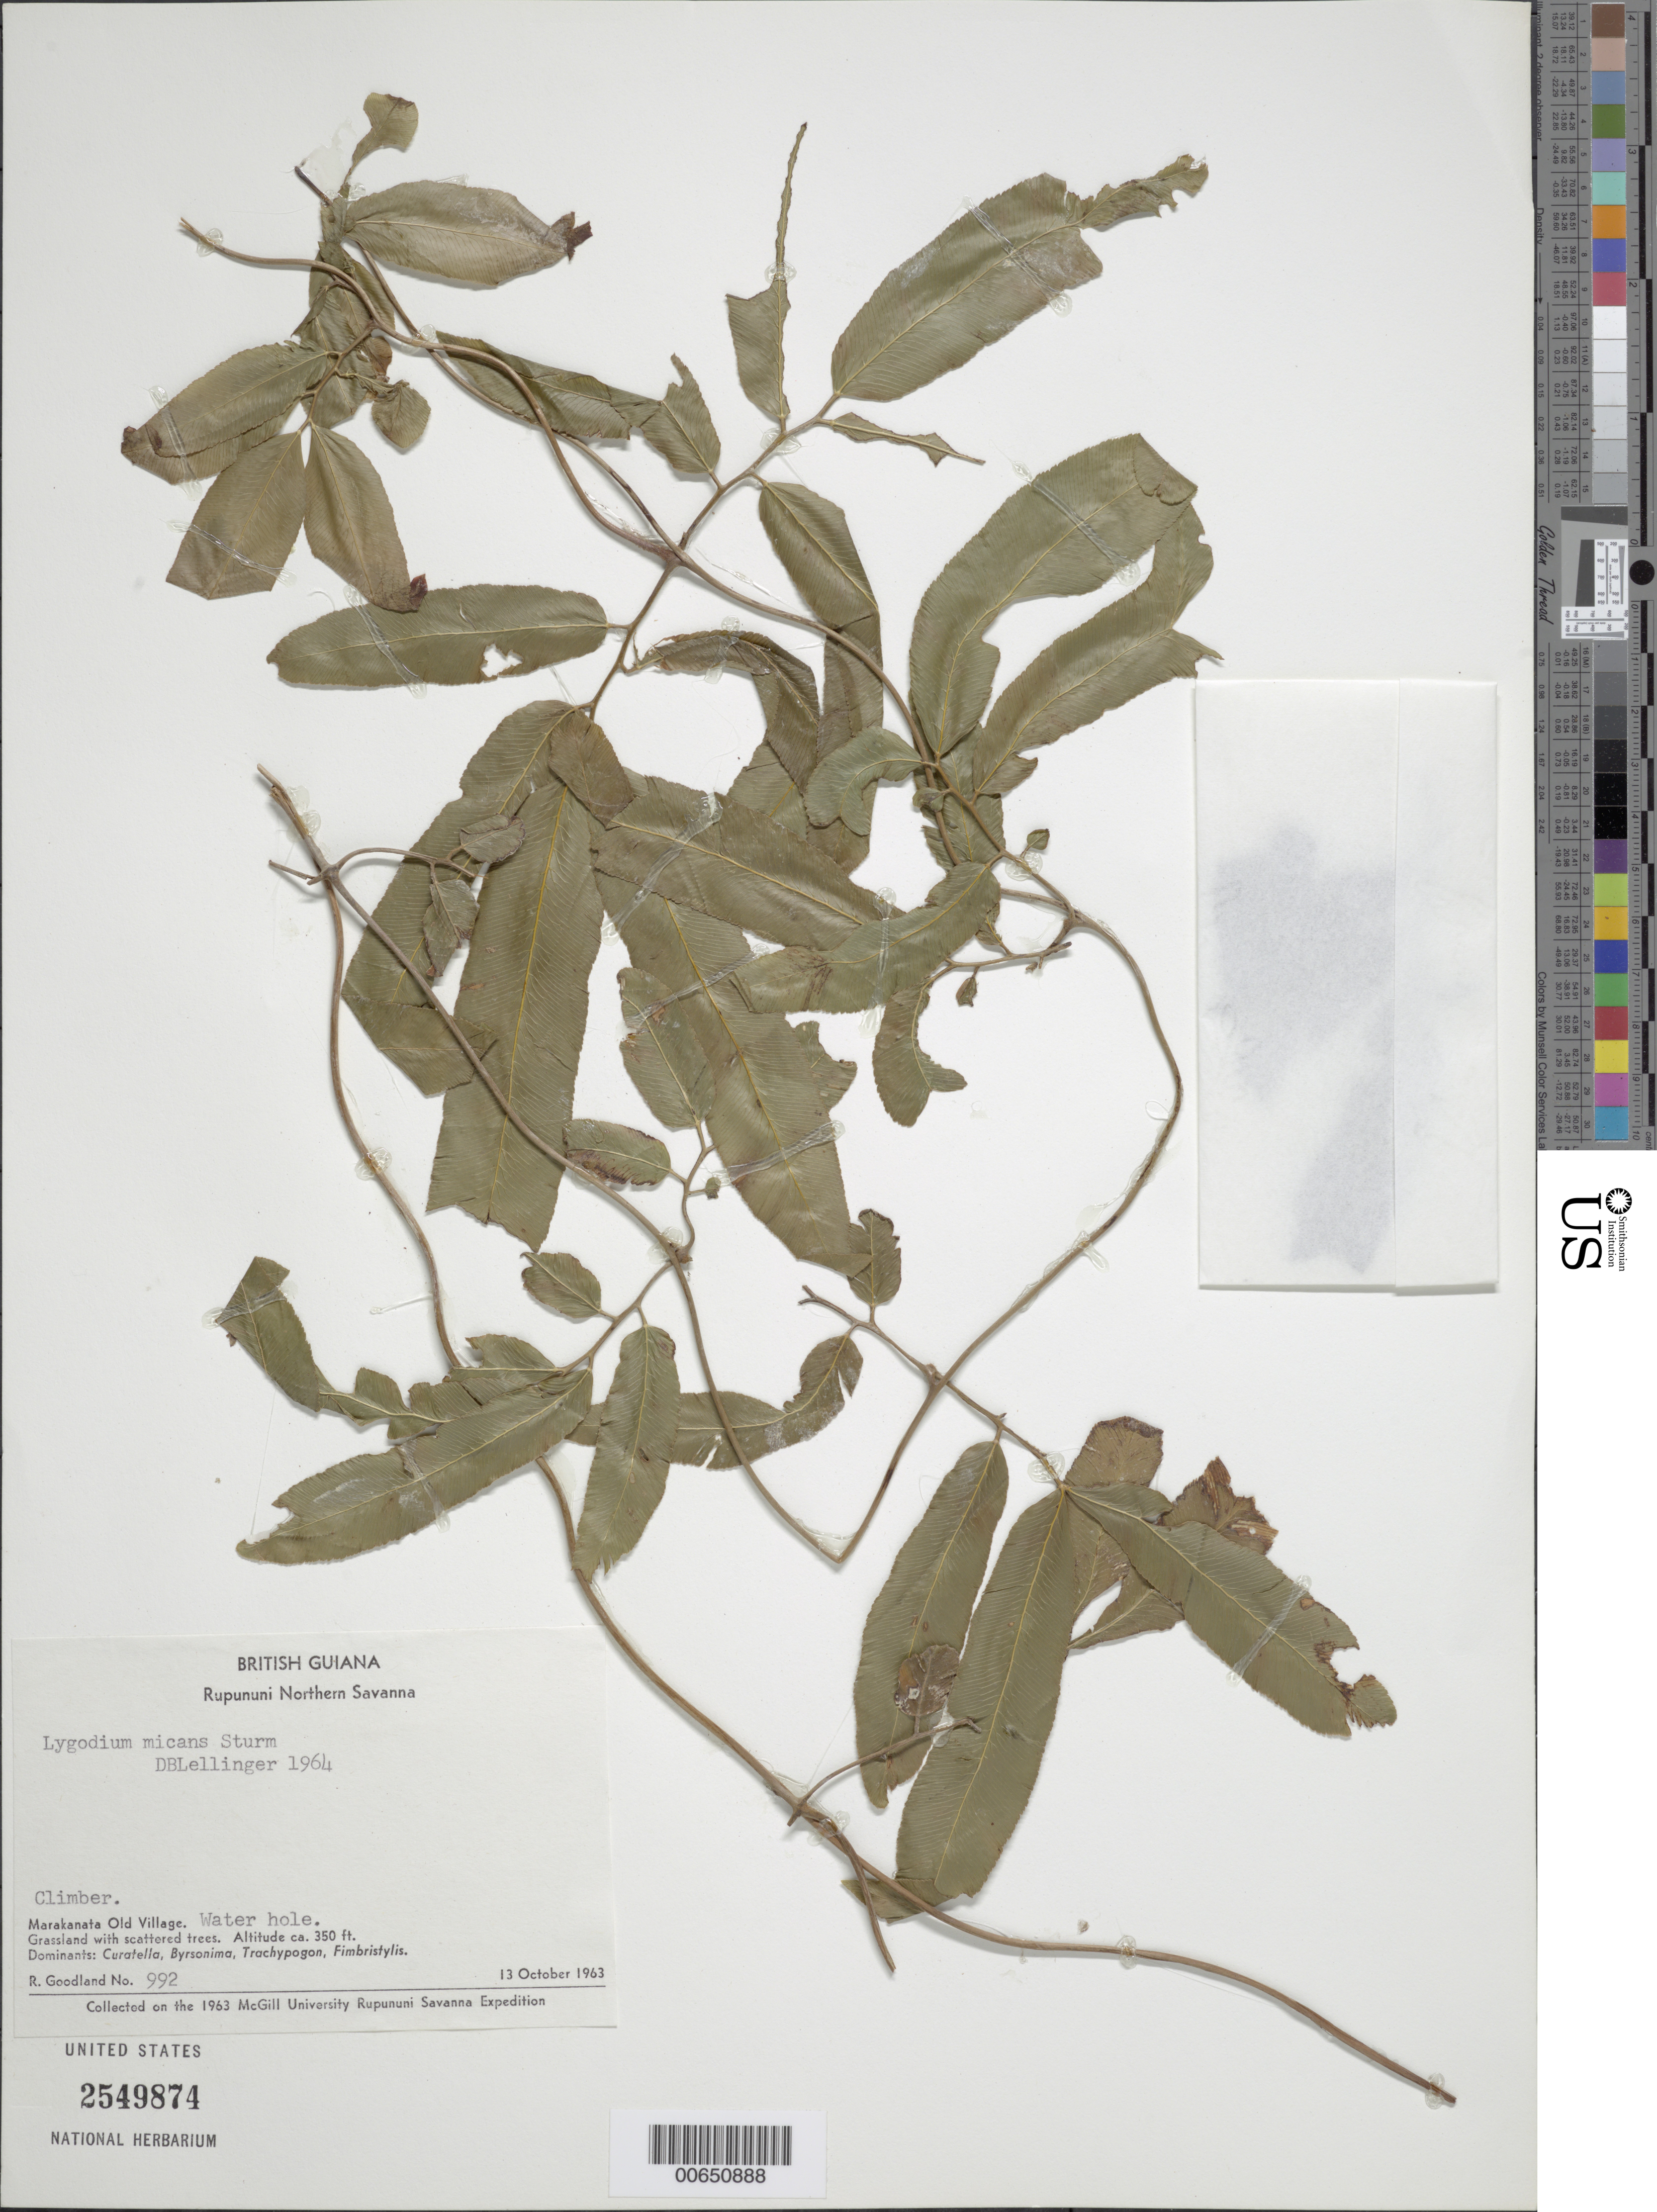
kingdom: Plantae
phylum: Tracheophyta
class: Polypodiopsida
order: Schizaeales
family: Lygodiaceae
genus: Lygodium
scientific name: Lygodium volubile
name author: Sw.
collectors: R. Goodland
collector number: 992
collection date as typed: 13-Oct-63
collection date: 1963-10-13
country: Guyana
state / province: U. Takutu-U. Essequibo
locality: Rupununi Northern Savanna, Marakanata Old Village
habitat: Near water hole. Grassland with scattered trees. Dominants: Curatella, Byrsonima, Trachypogon, Fimbristylis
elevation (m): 107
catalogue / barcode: US 2549874